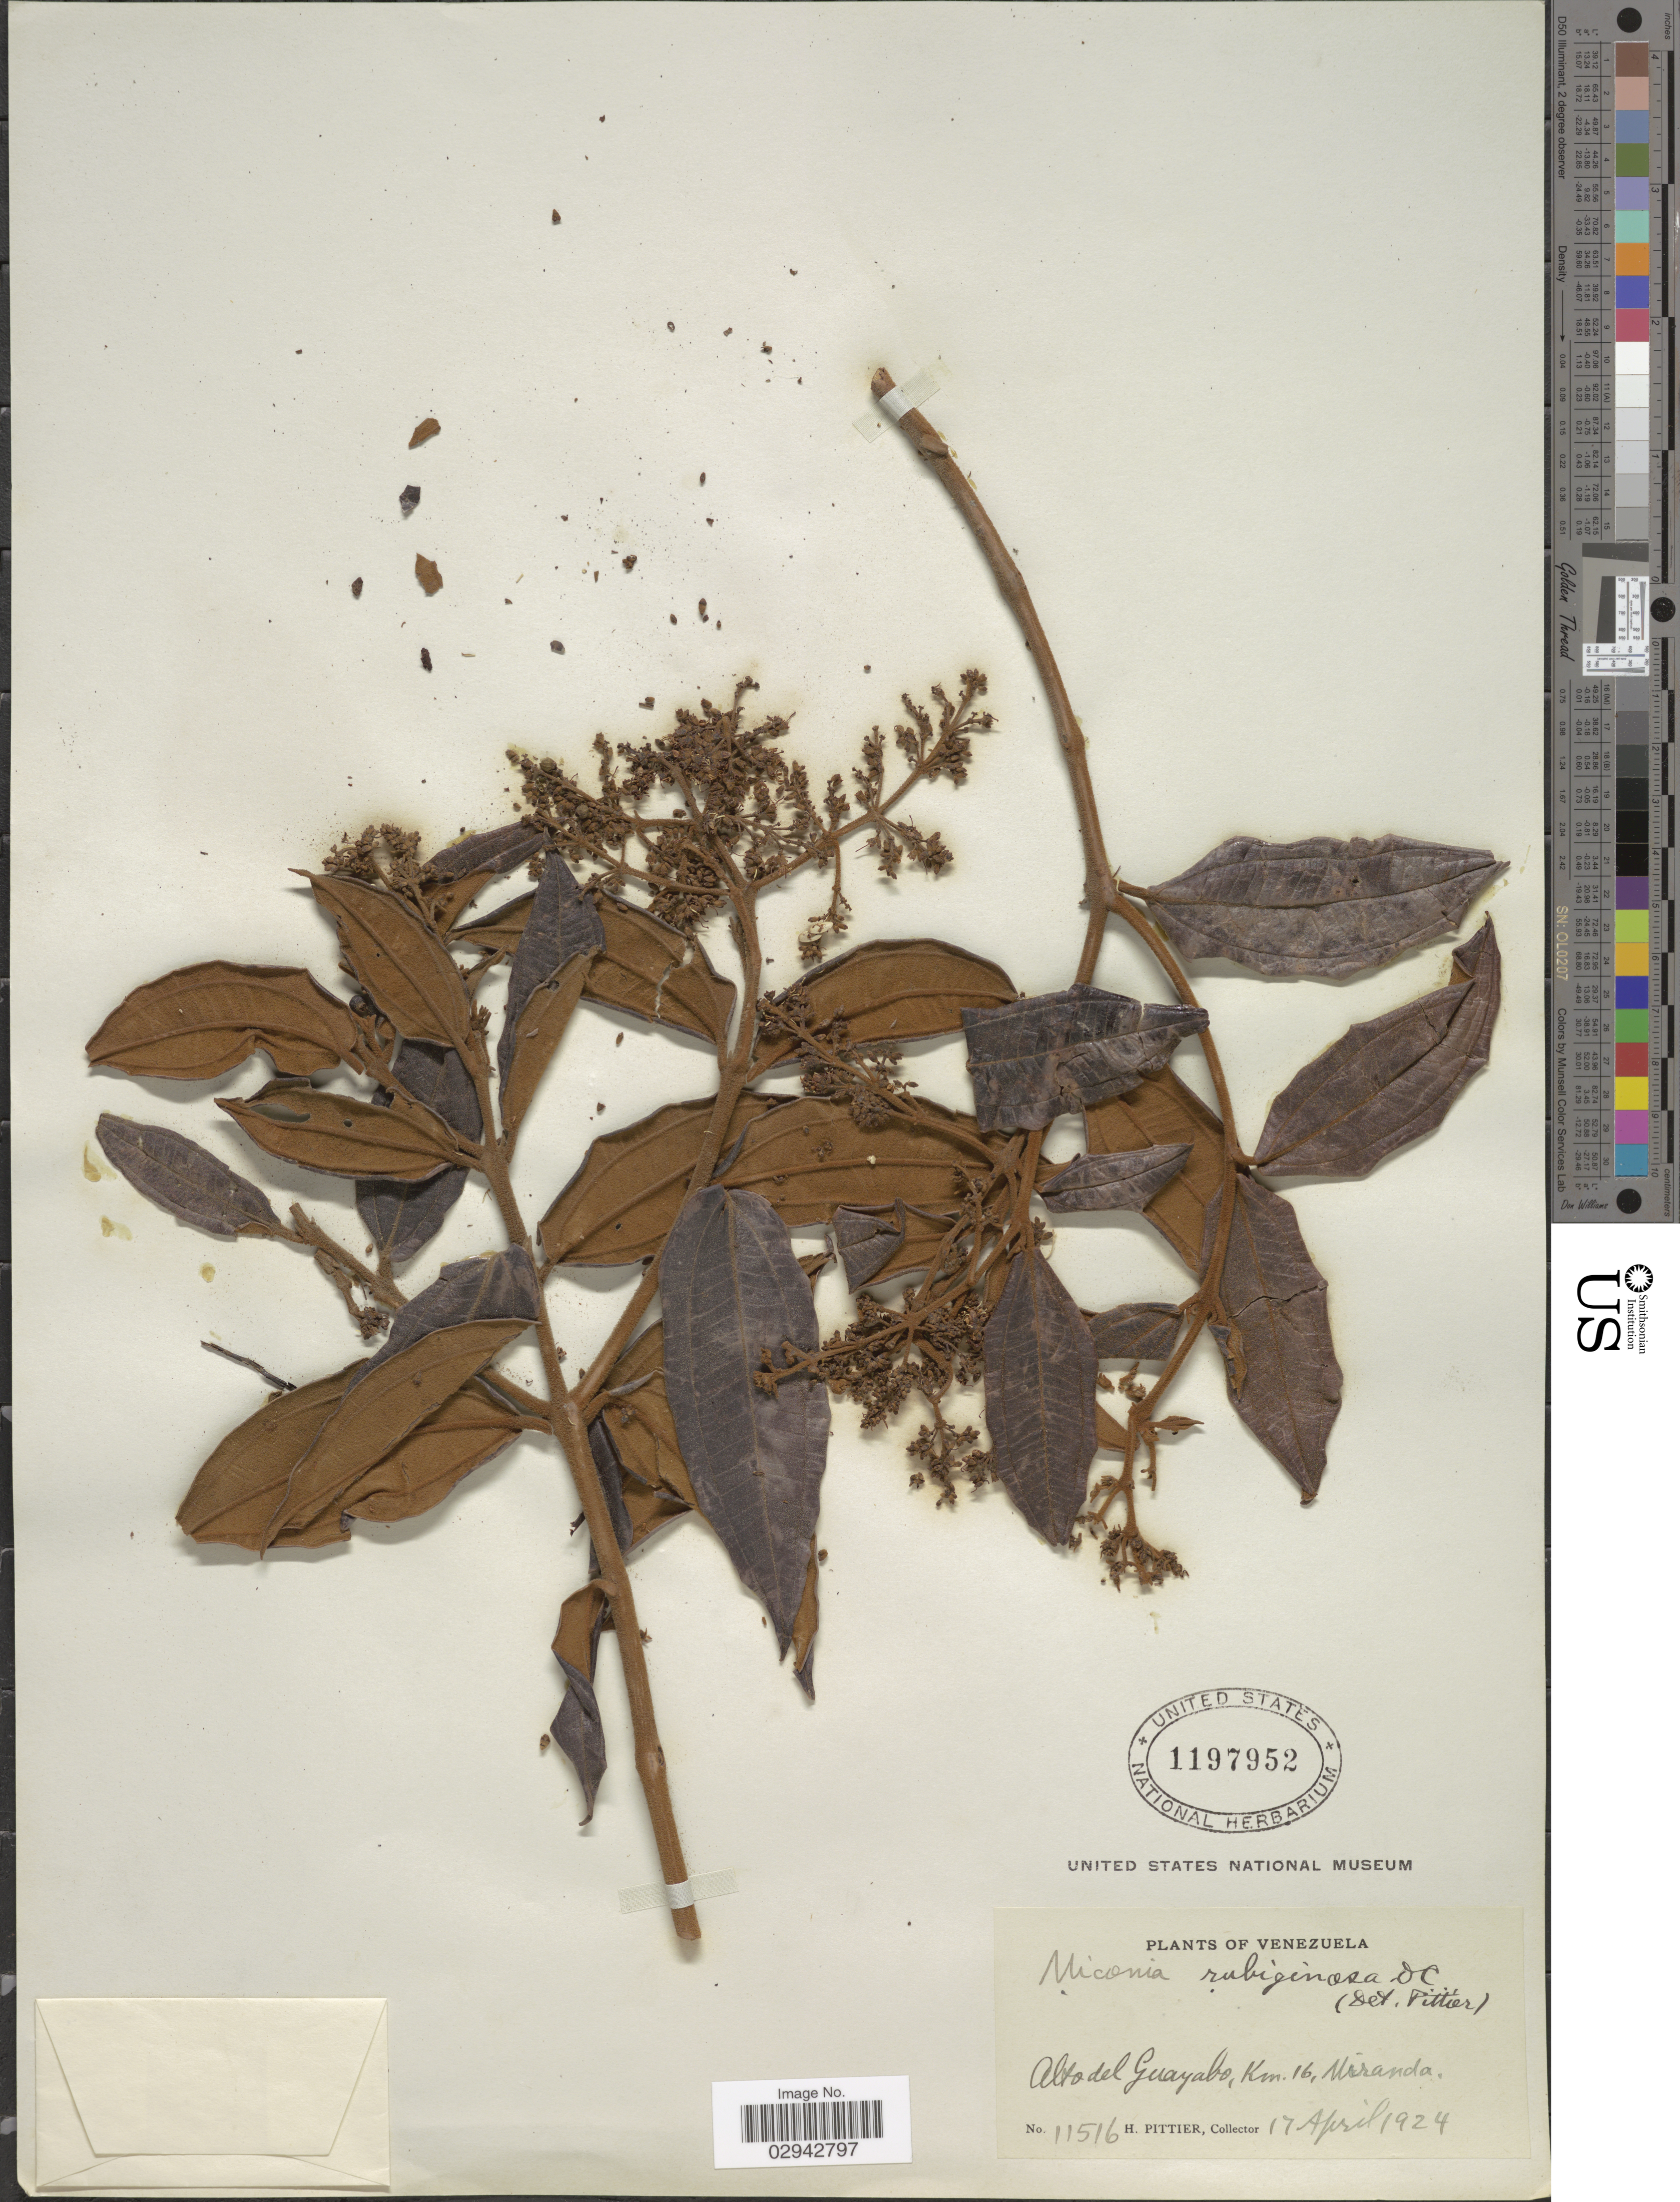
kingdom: Plantae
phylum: Tracheophyta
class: Magnoliopsida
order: Myrtales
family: Melastomataceae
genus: Miconia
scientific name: Miconia rubiginosa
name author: (Bonpl.) DC.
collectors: H. F. Pittier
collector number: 11516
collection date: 1924-04-17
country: Venezuela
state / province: Miranda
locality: Alto del Guayabo, Km. 16.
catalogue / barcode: US 1197952